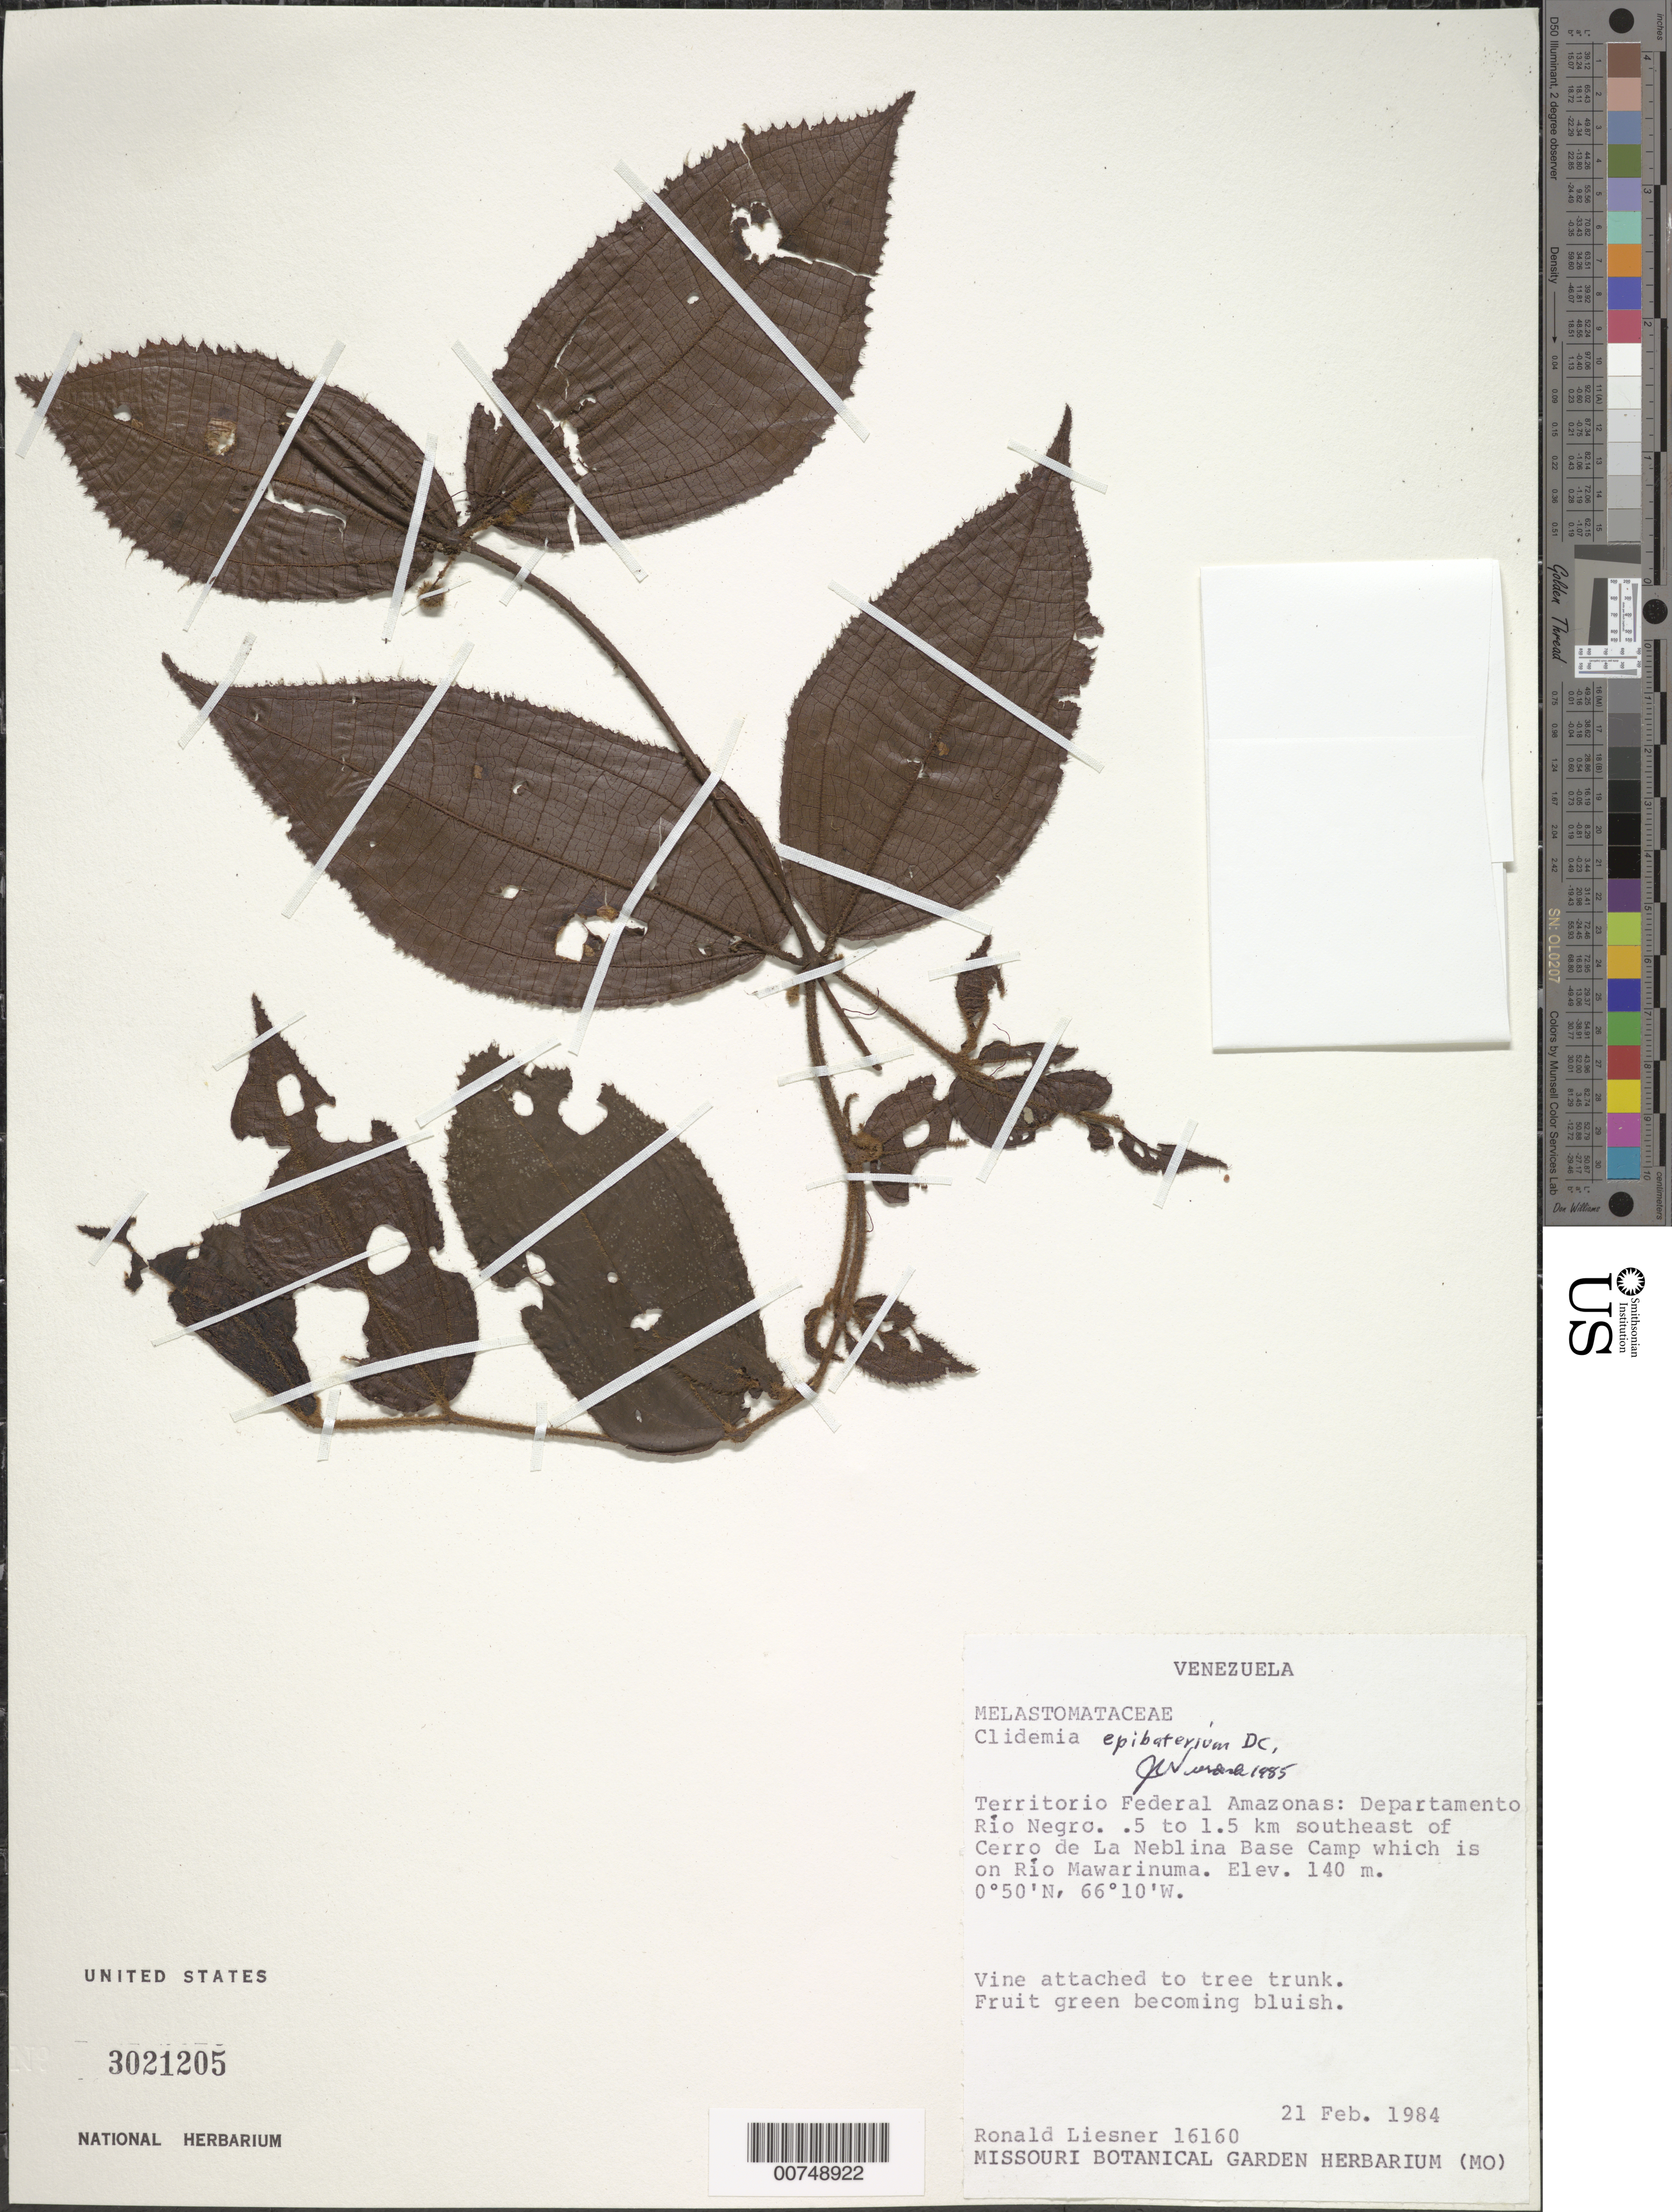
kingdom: Plantae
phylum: Tracheophyta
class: Magnoliopsida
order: Myrtales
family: Melastomataceae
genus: Clidemia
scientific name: Clidemia epibaterium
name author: DC.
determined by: Wurdack, John J., (US), US (UNITED STATES)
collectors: R. L. Liesner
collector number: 16160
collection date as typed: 21-Feb-84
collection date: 1984-02-21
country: Venezuela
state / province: Amazonas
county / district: Río Negro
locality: Río Mawarinuma, 0.5 to 1.5 km southeast of Cerro de La Neblina Base Camp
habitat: Attached to tree trunk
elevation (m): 140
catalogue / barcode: US 3021205